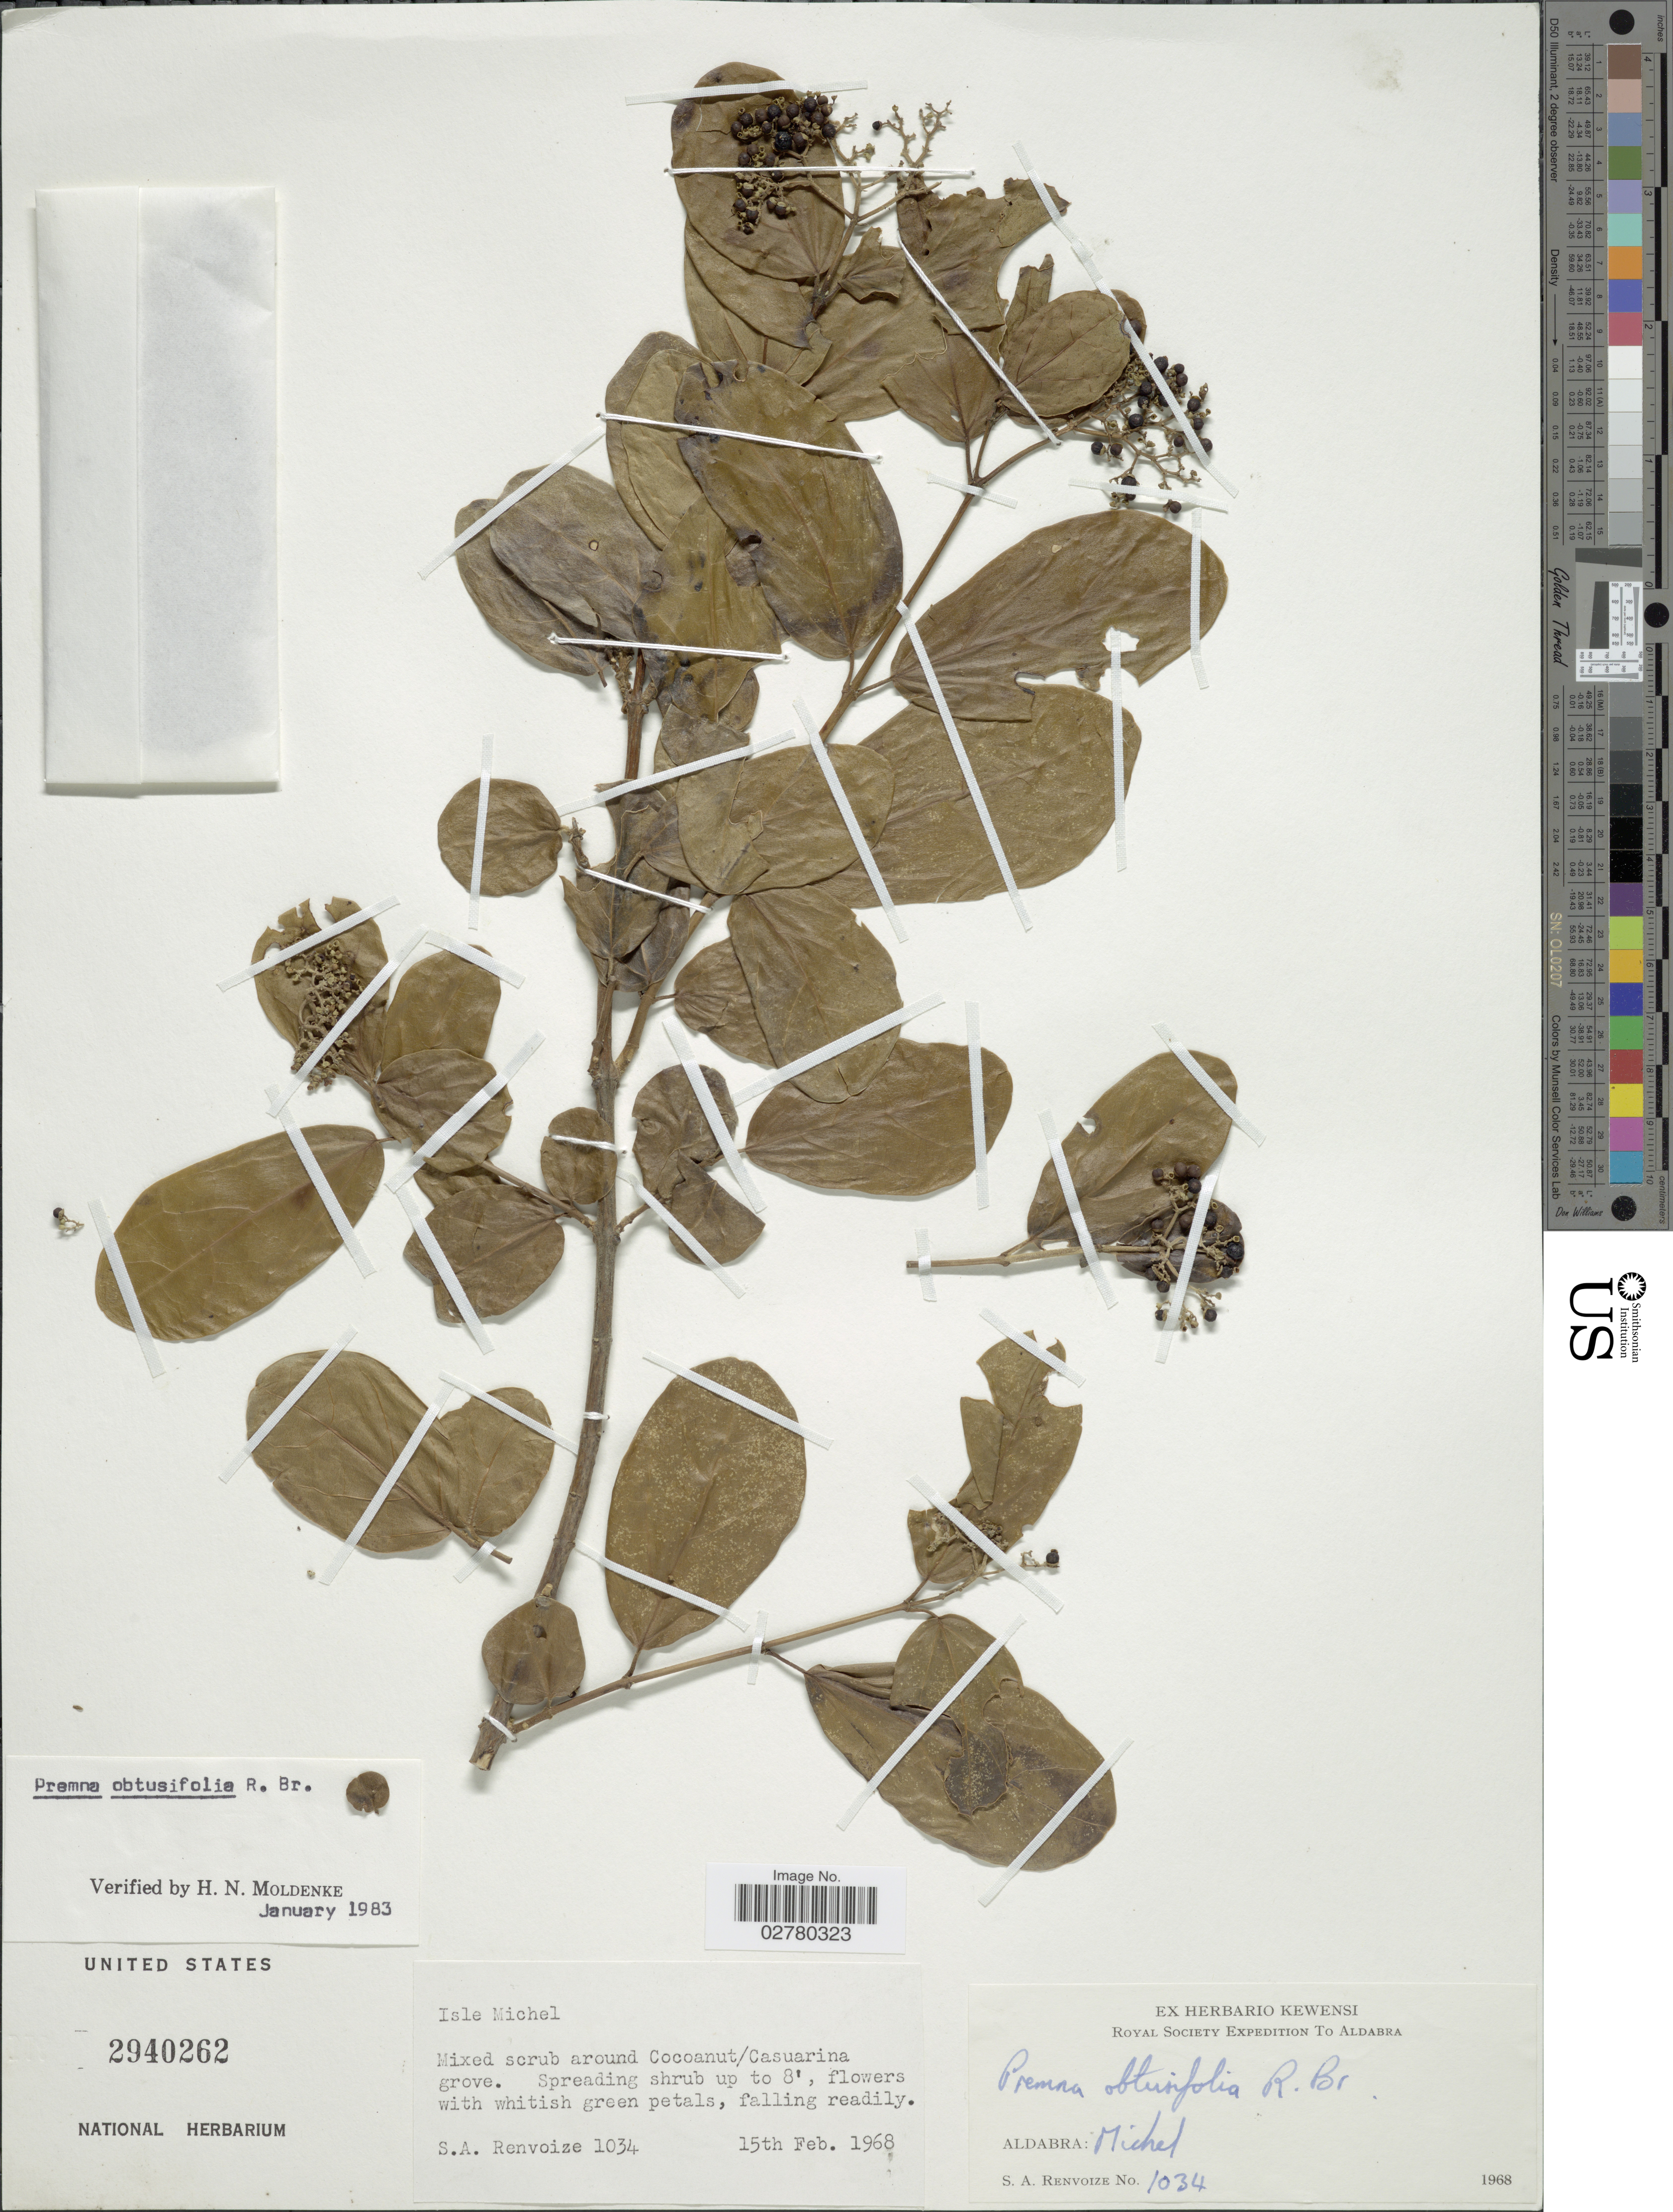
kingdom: Plantae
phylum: Tracheophyta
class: Magnoliopsida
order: Lamiales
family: Lamiaceae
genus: Premna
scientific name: Premna obtusifolia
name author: R. Br.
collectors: S. A. Renvoize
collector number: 1034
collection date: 1968-02-15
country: Seychelles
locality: Aldabra: Isle Michel.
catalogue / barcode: US 2940262